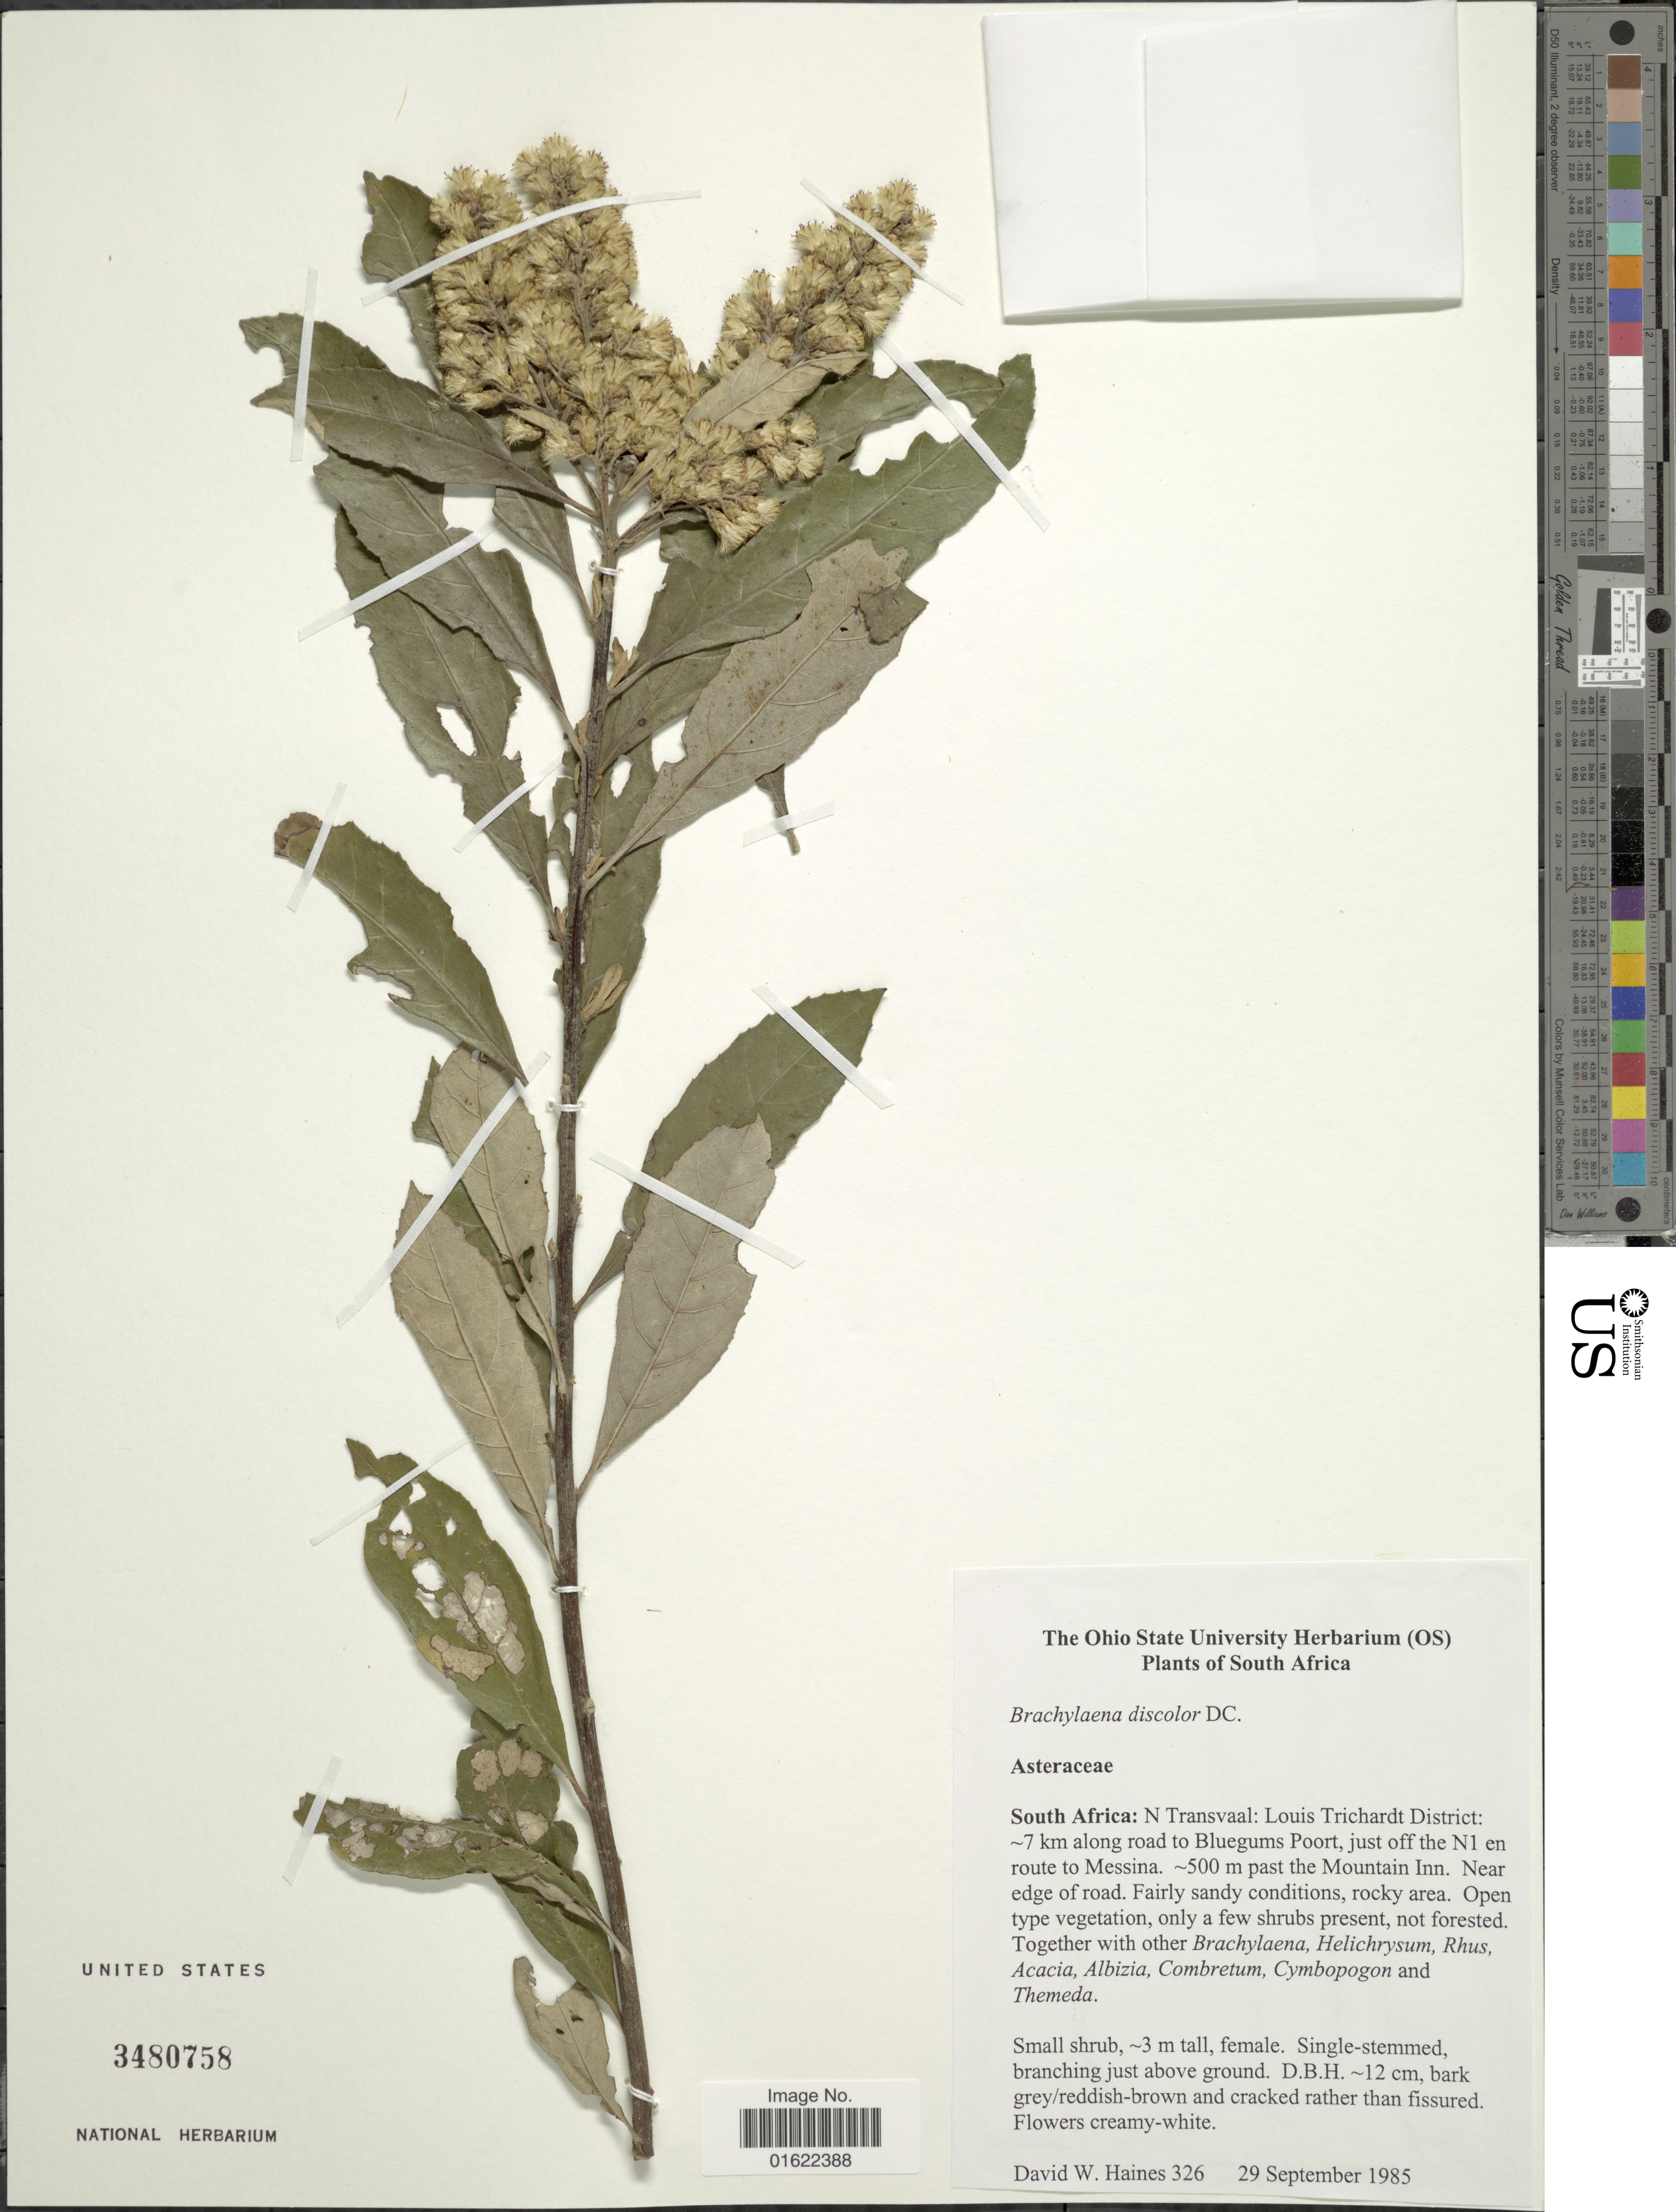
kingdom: Plantae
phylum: Tracheophyta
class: Magnoliopsida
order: Asterales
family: Asteraceae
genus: Brachylaena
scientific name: Brachylaena discolor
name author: DC.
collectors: D. Haines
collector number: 326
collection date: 1985-09-29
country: South Africa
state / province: Limpopo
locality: N Transvaal: Louis Trichardt District: 7 km along road to Bluegums Poort, just off the N1 en route along road Messina. 500 m past the Mountain Inn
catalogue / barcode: US 3480758